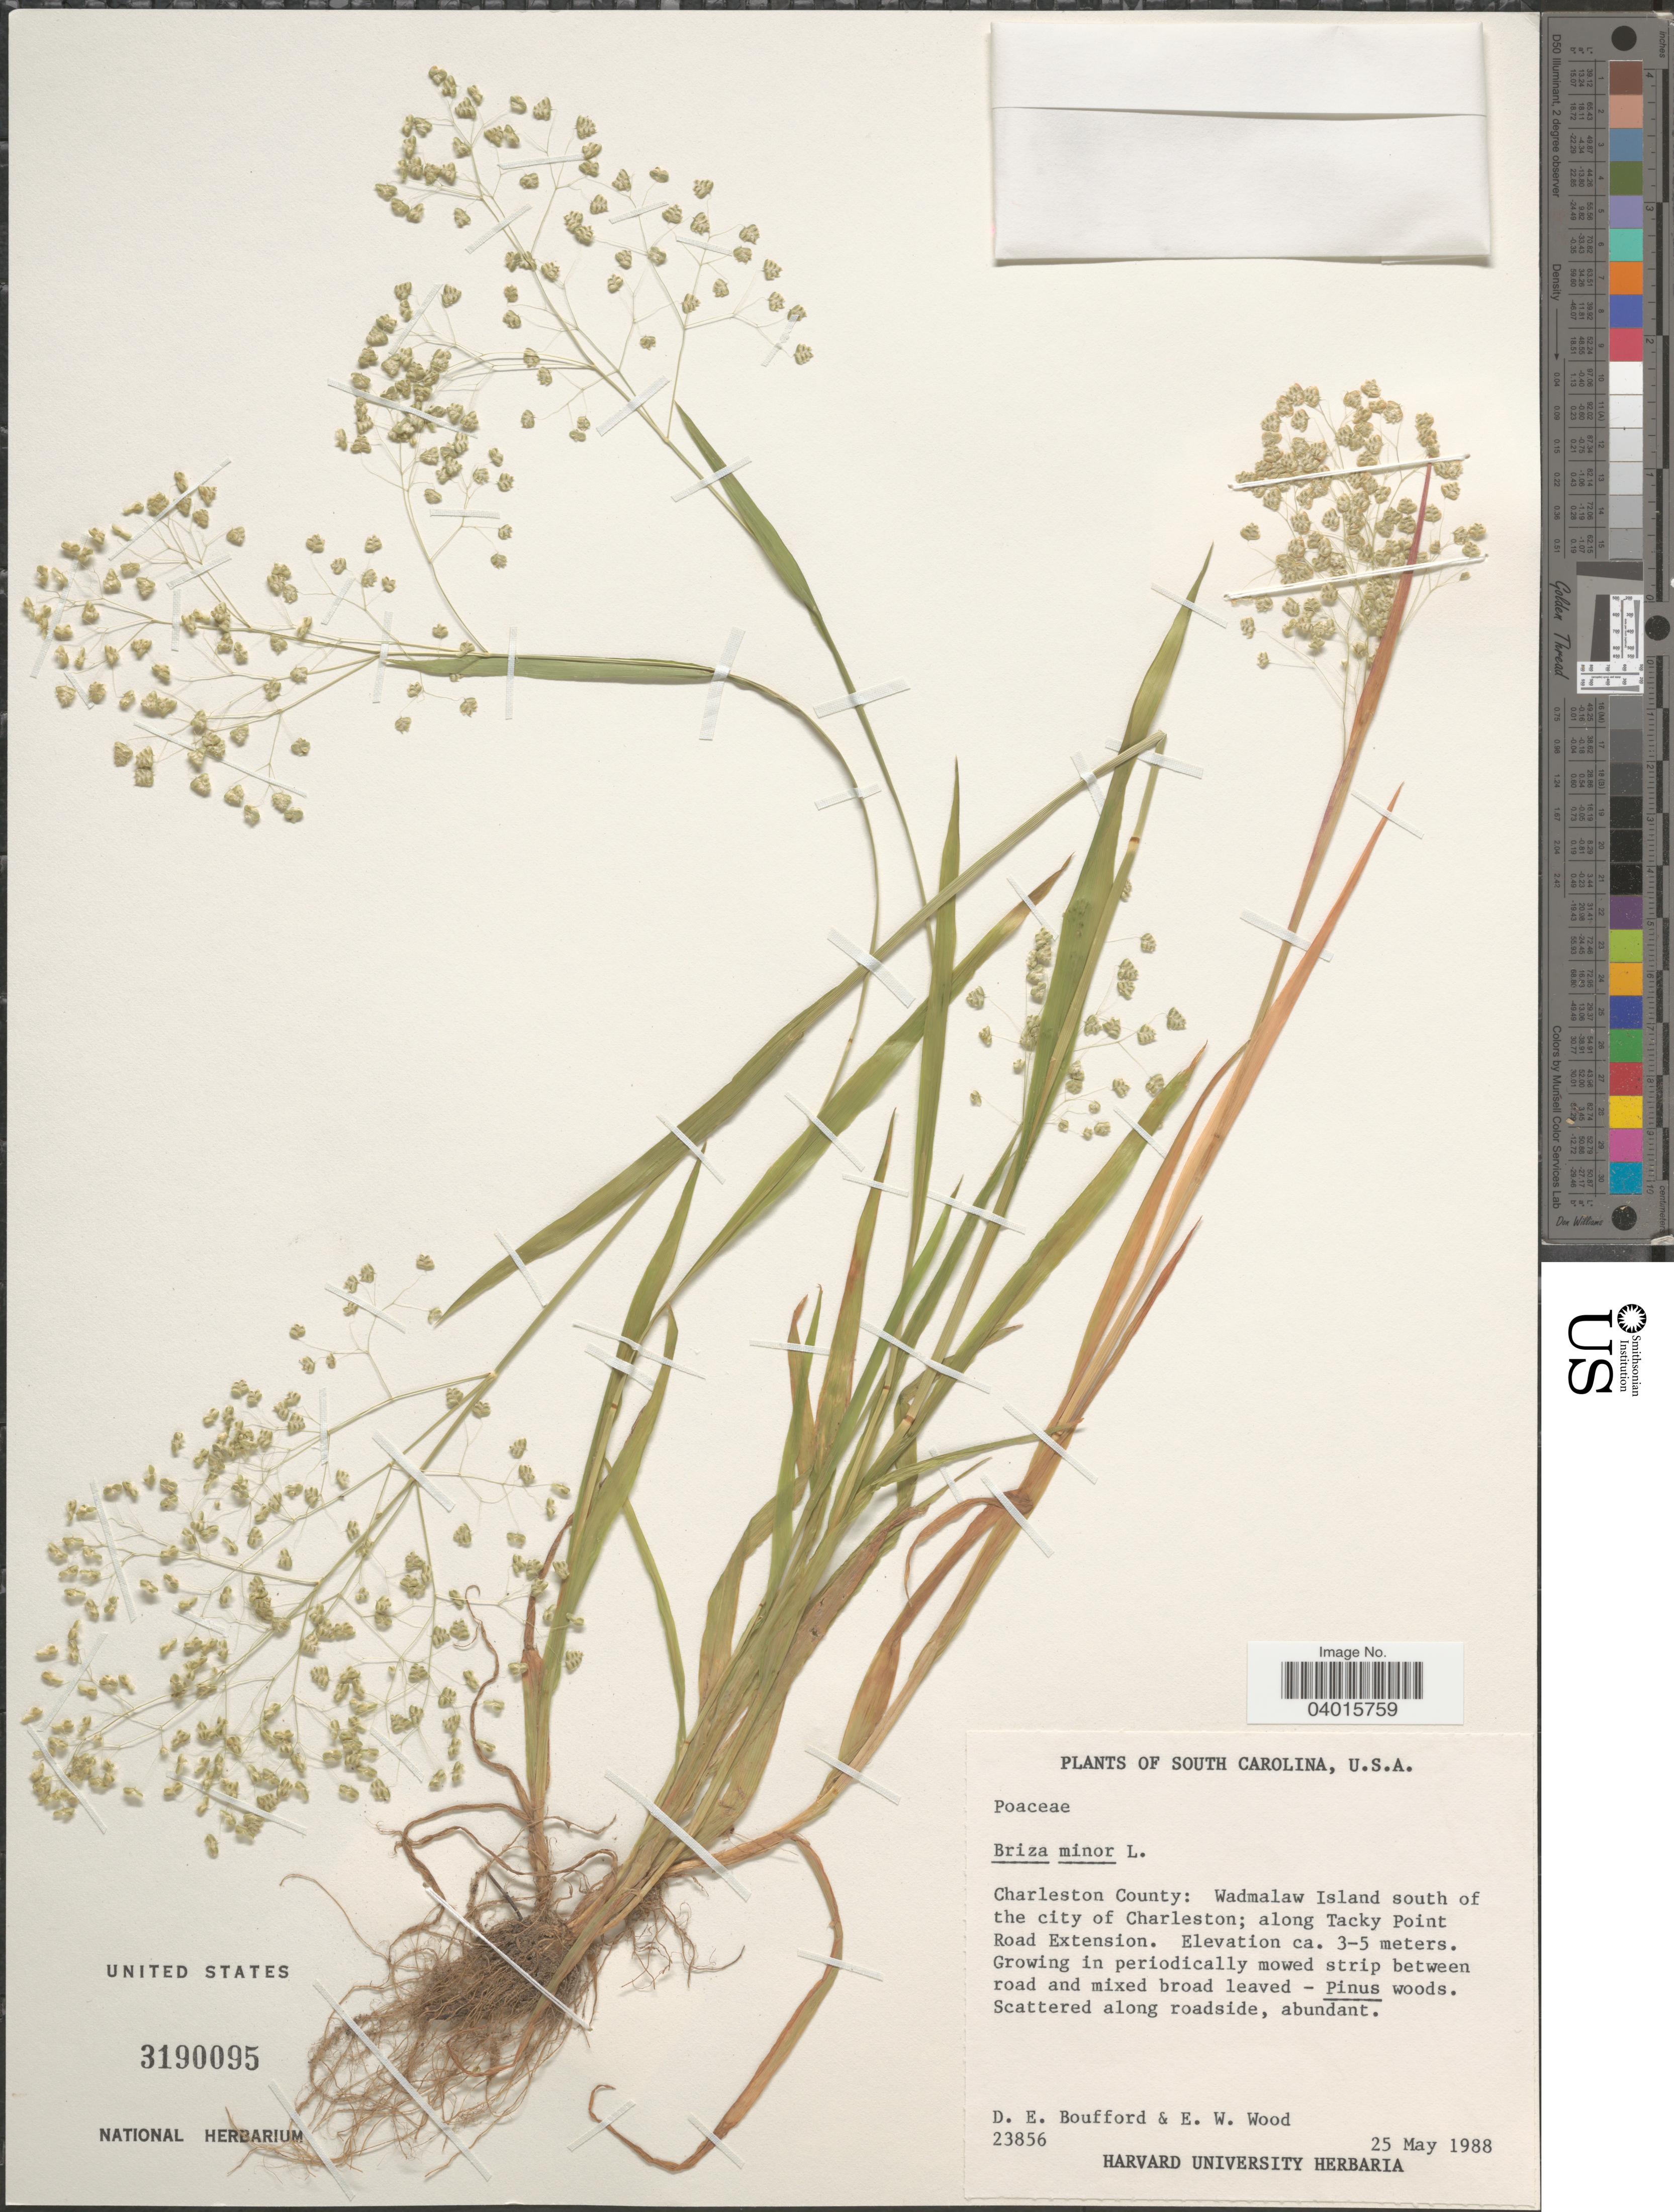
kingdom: Plantae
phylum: Tracheophyta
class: Liliopsida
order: Poales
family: Poaceae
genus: Briza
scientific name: Briza minor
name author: L.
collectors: D. E. Boufford & E. Wood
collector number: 23856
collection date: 1988-05-25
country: United States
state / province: South Carolina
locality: Charleston County: Wadmalaw Island south of the city of Charleston; along Tacky Point Road Extension.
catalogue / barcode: US 3190095